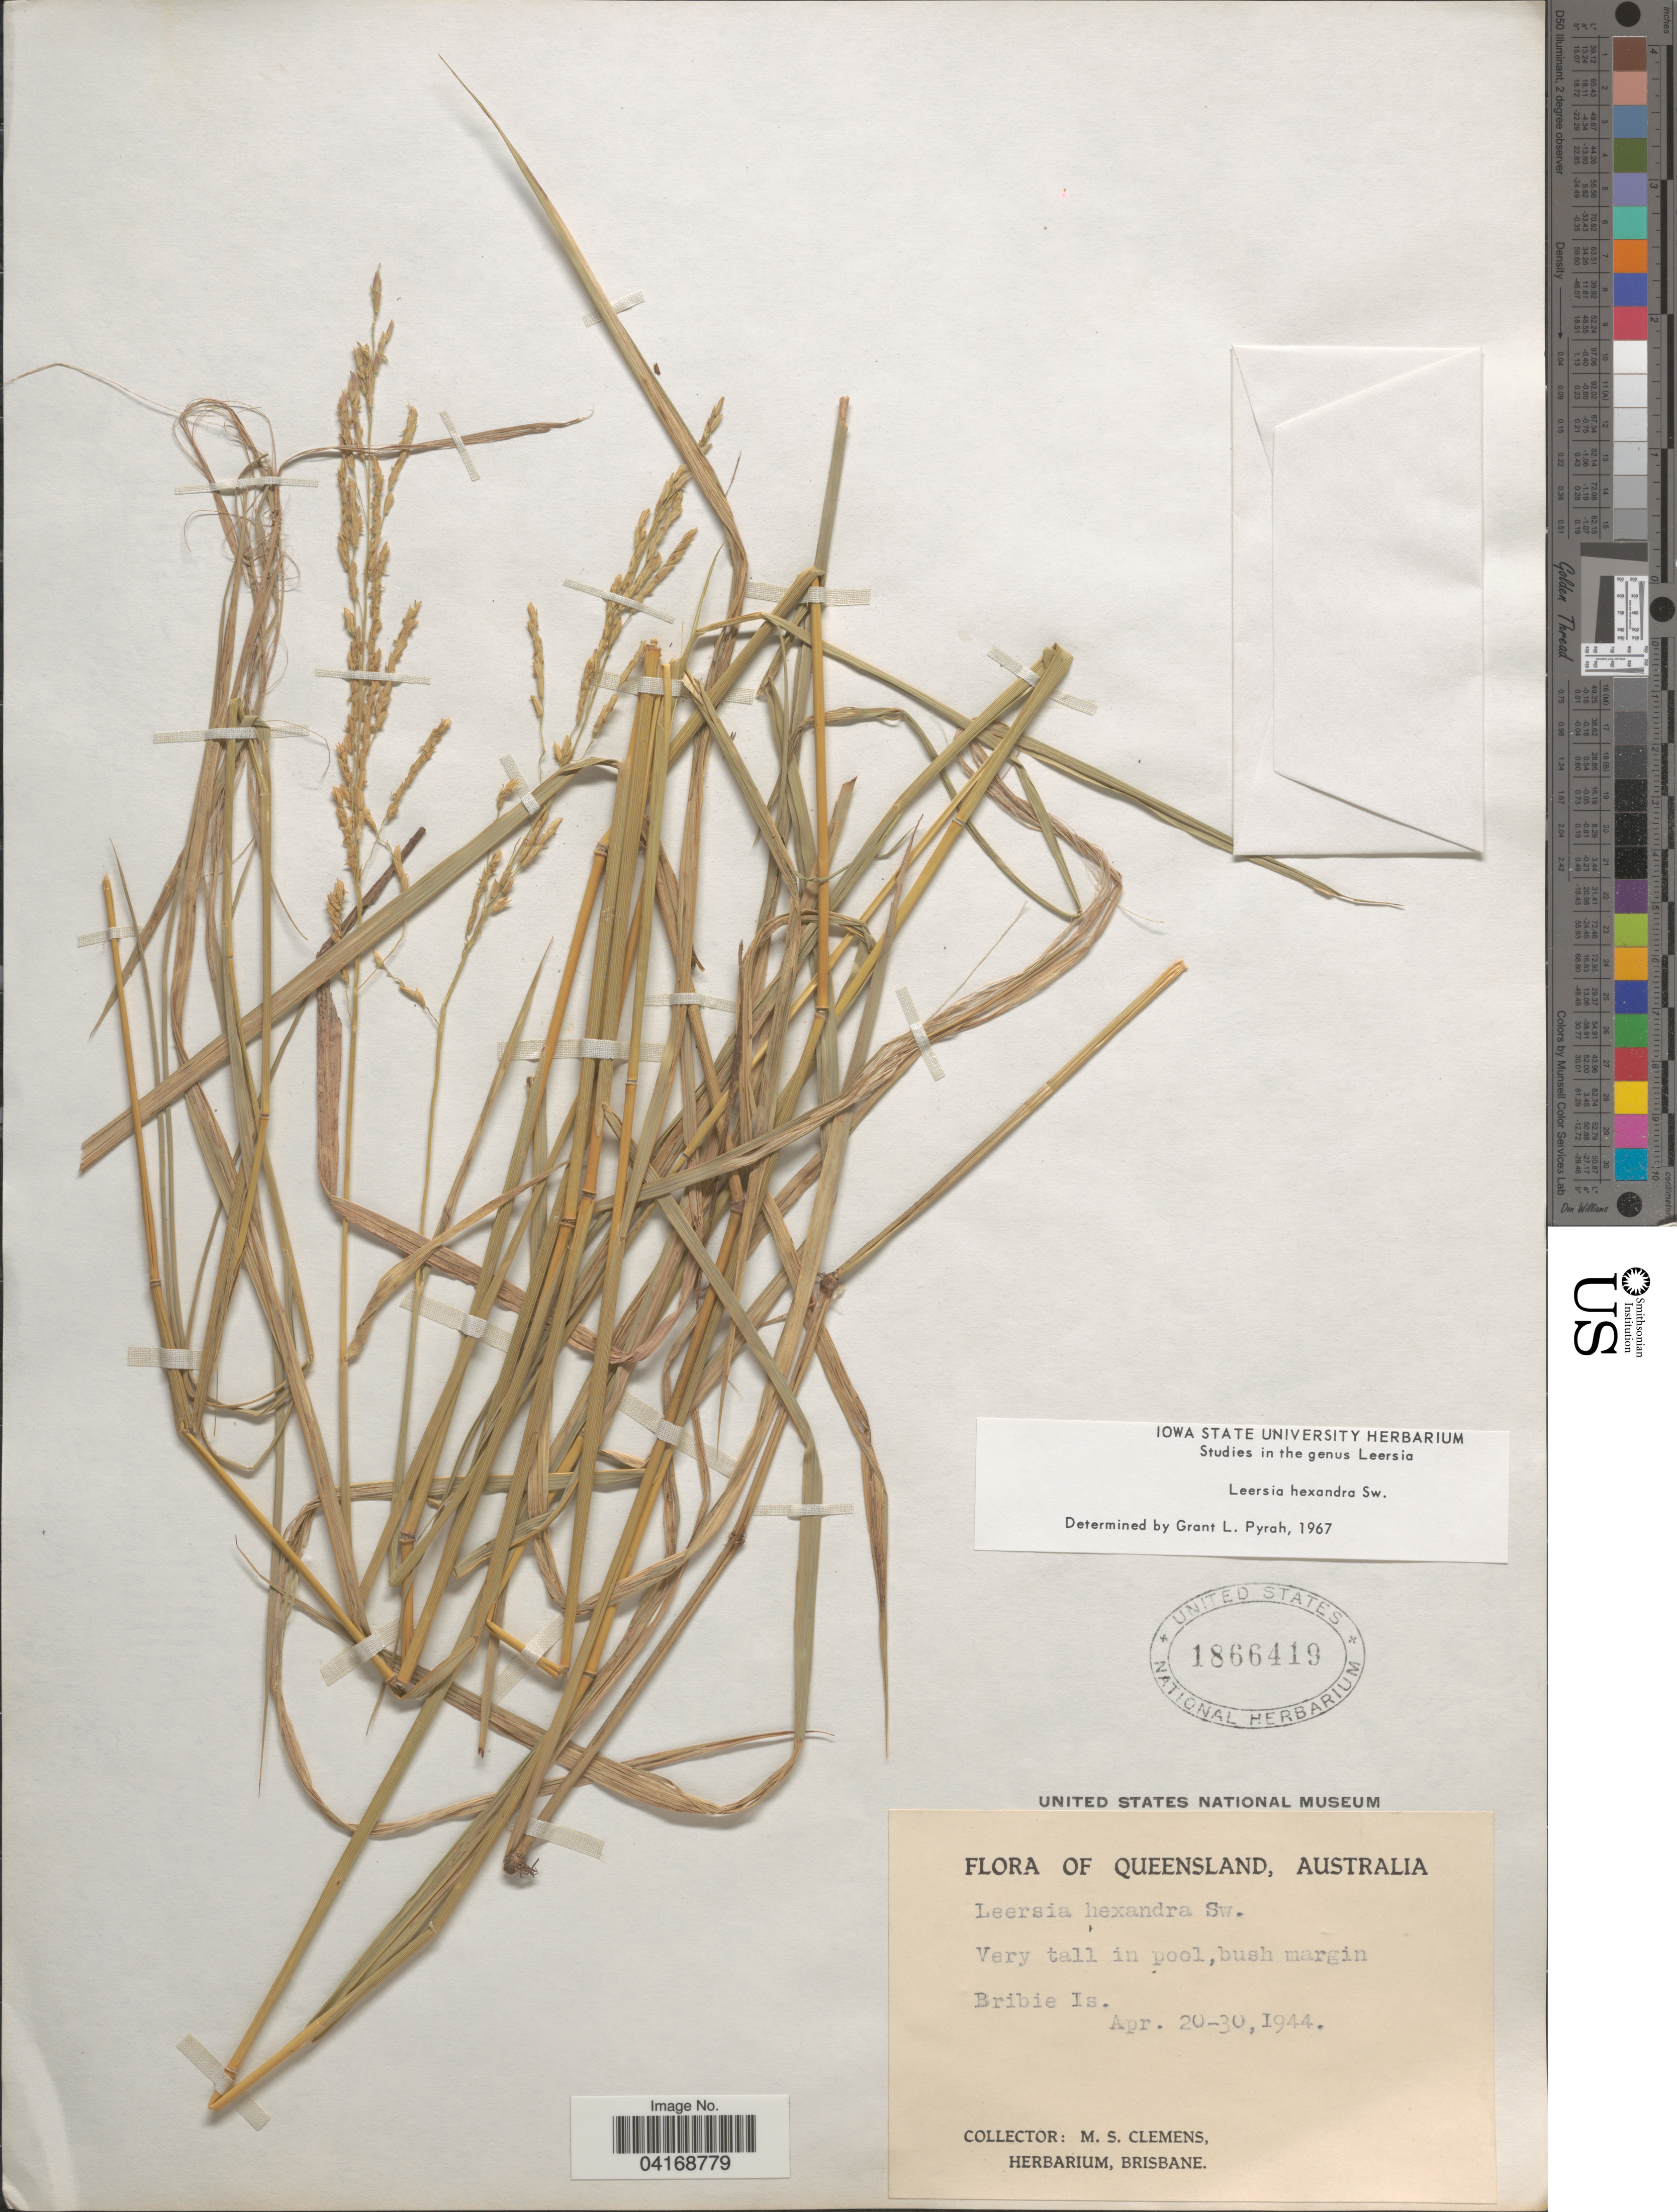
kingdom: Plantae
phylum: Tracheophyta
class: Liliopsida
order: Poales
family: Poaceae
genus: Leersia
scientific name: Leersia hexandra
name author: Sw.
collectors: M. S. Clemens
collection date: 1944-04-20/1944-04-30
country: Australia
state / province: Queensland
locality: Bribie Is.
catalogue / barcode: US 1866419